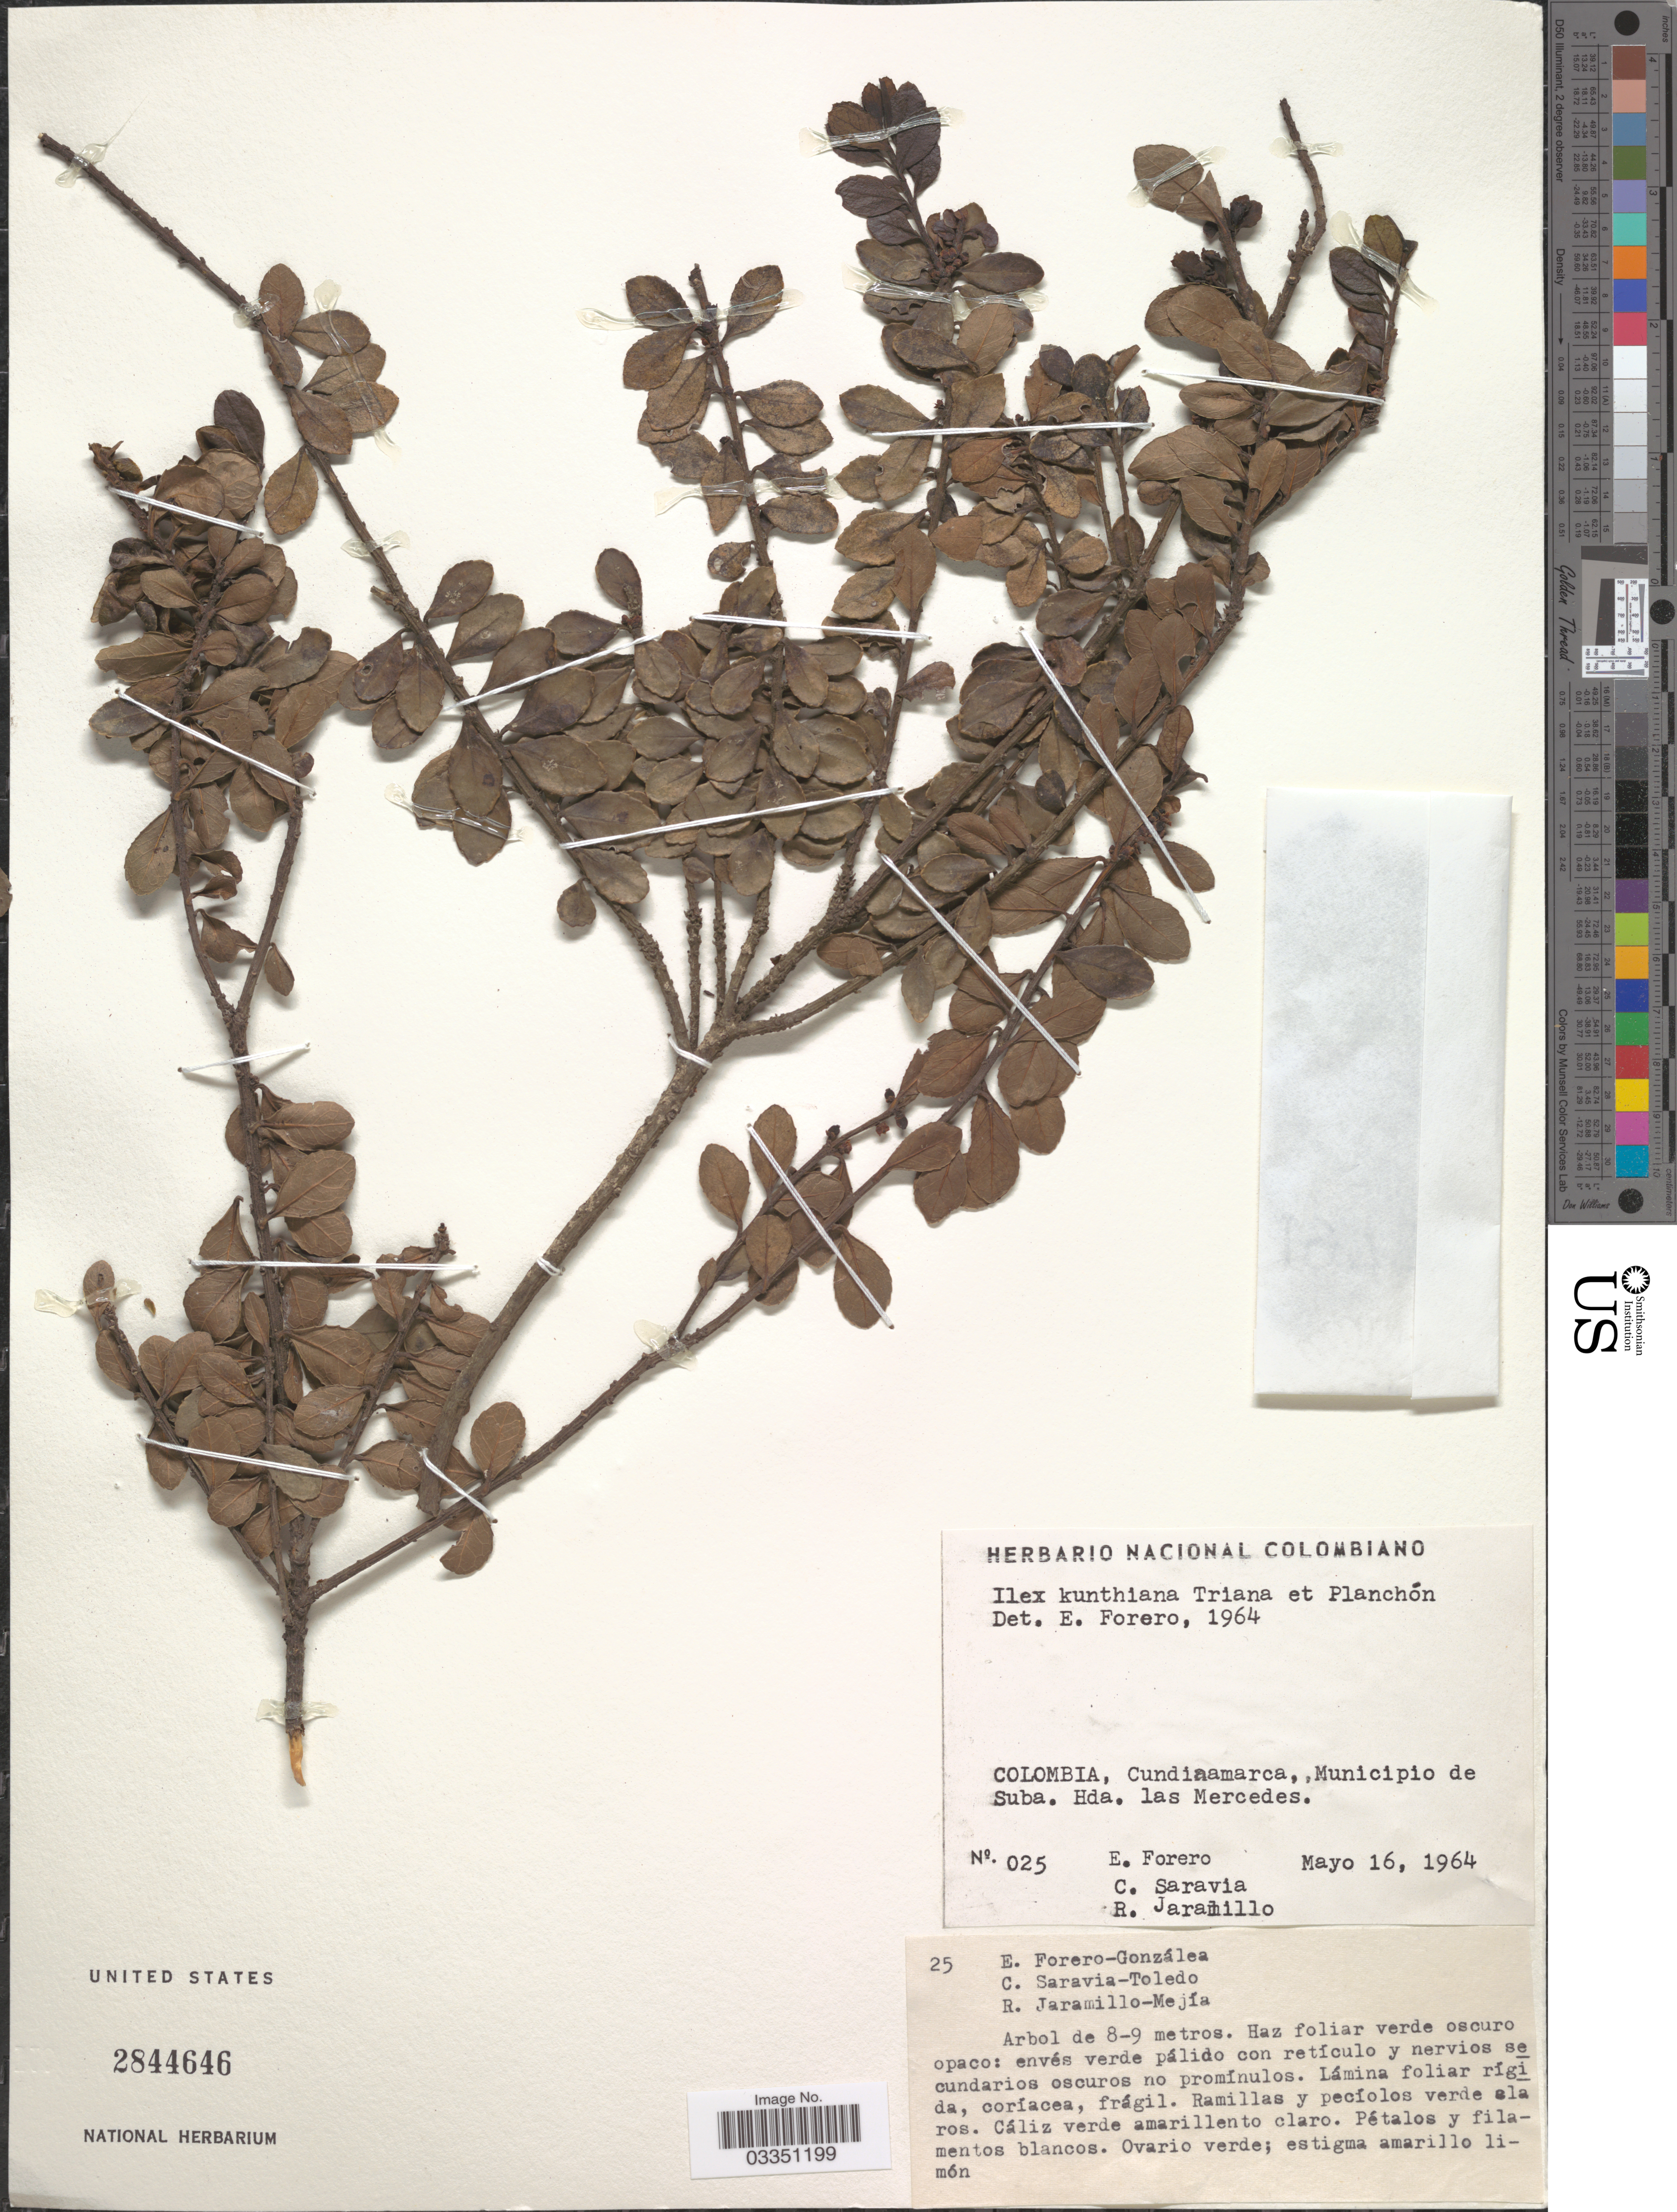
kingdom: Plantae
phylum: Tracheophyta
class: Magnoliopsida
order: Aquifoliales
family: Aquifoliaceae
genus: Ilex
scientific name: Ilex kunthiana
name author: Triana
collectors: E. Forero, C. Saravia & R. Jaramillo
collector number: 025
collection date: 1964-05-16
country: Colombia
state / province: Cundinamarca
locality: Municipio de Suba. Hda. las Mercedes.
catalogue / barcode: US 2844646